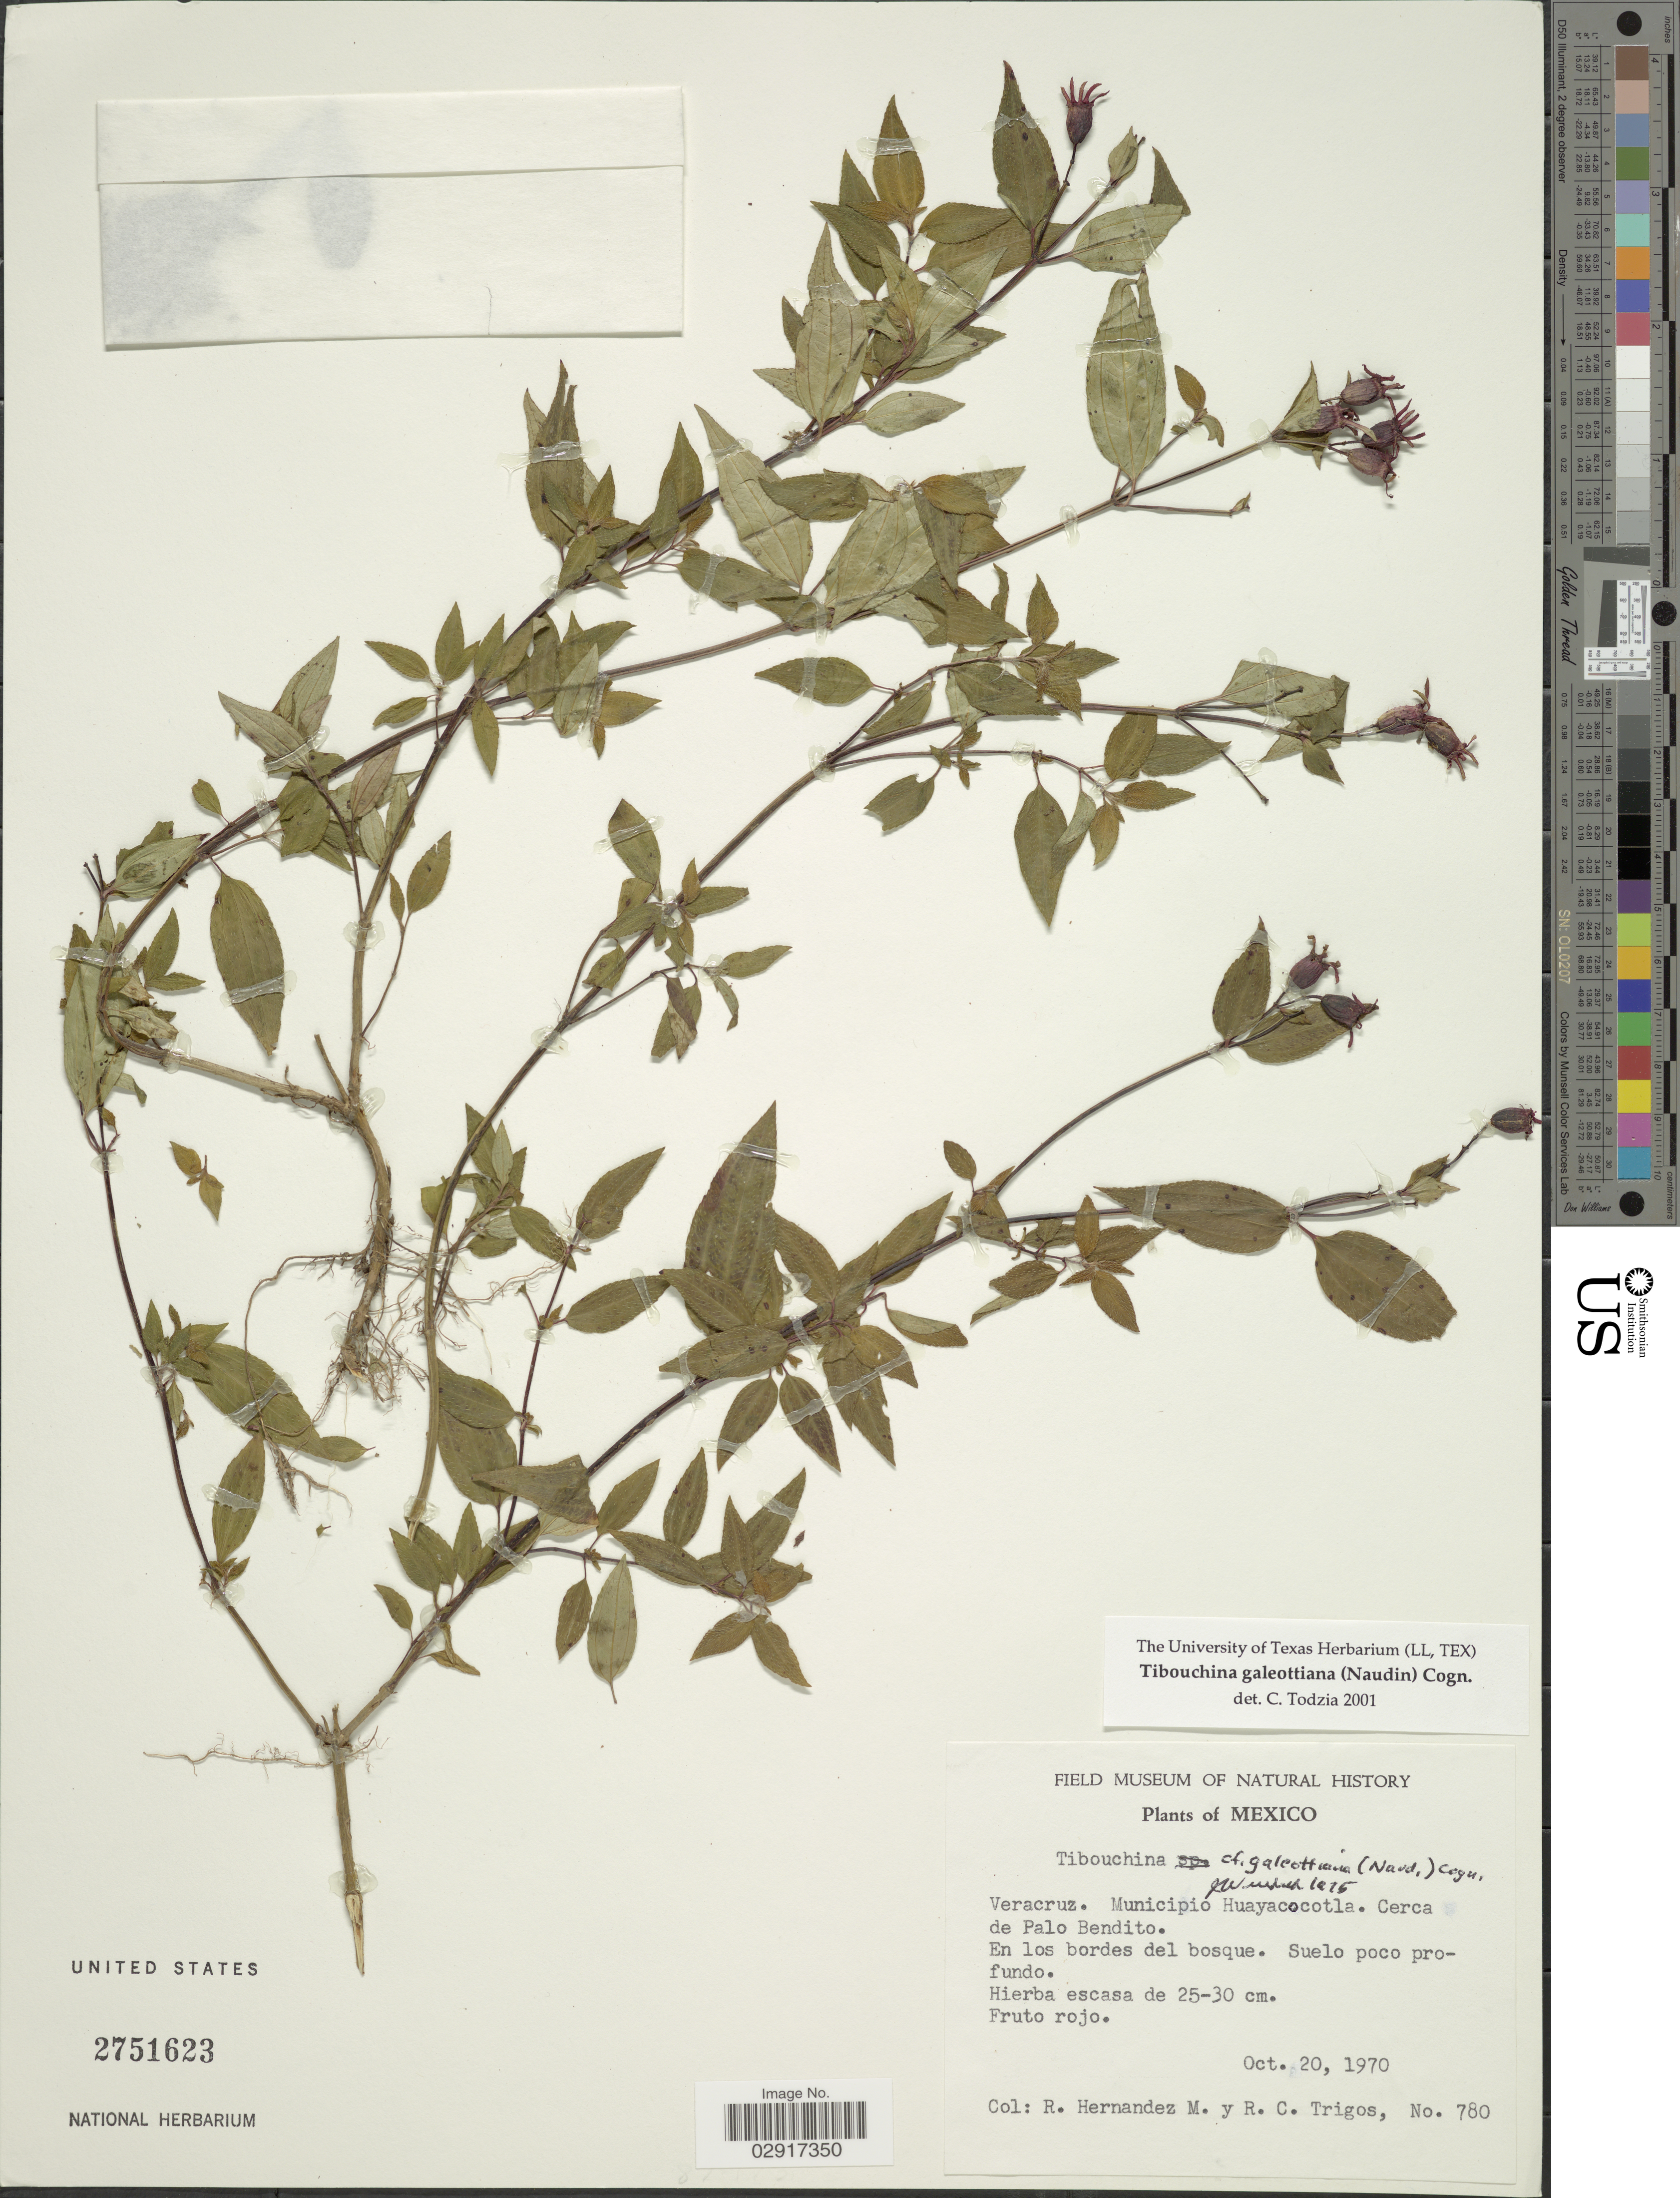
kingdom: Plantae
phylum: Tracheophyta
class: Magnoliopsida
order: Myrtales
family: Melastomataceae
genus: Chaetogastra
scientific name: Chaetogastra galeottiana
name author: (Naudin) P.J.F. Guim. & Michelang.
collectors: R. Hernández M. & R. Trigos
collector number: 780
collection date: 1970-10-20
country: Mexico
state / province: Veracruz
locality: Veracruz. Municipio Huayacocotla. Cerca de Palo Bendito.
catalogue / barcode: US 2751623